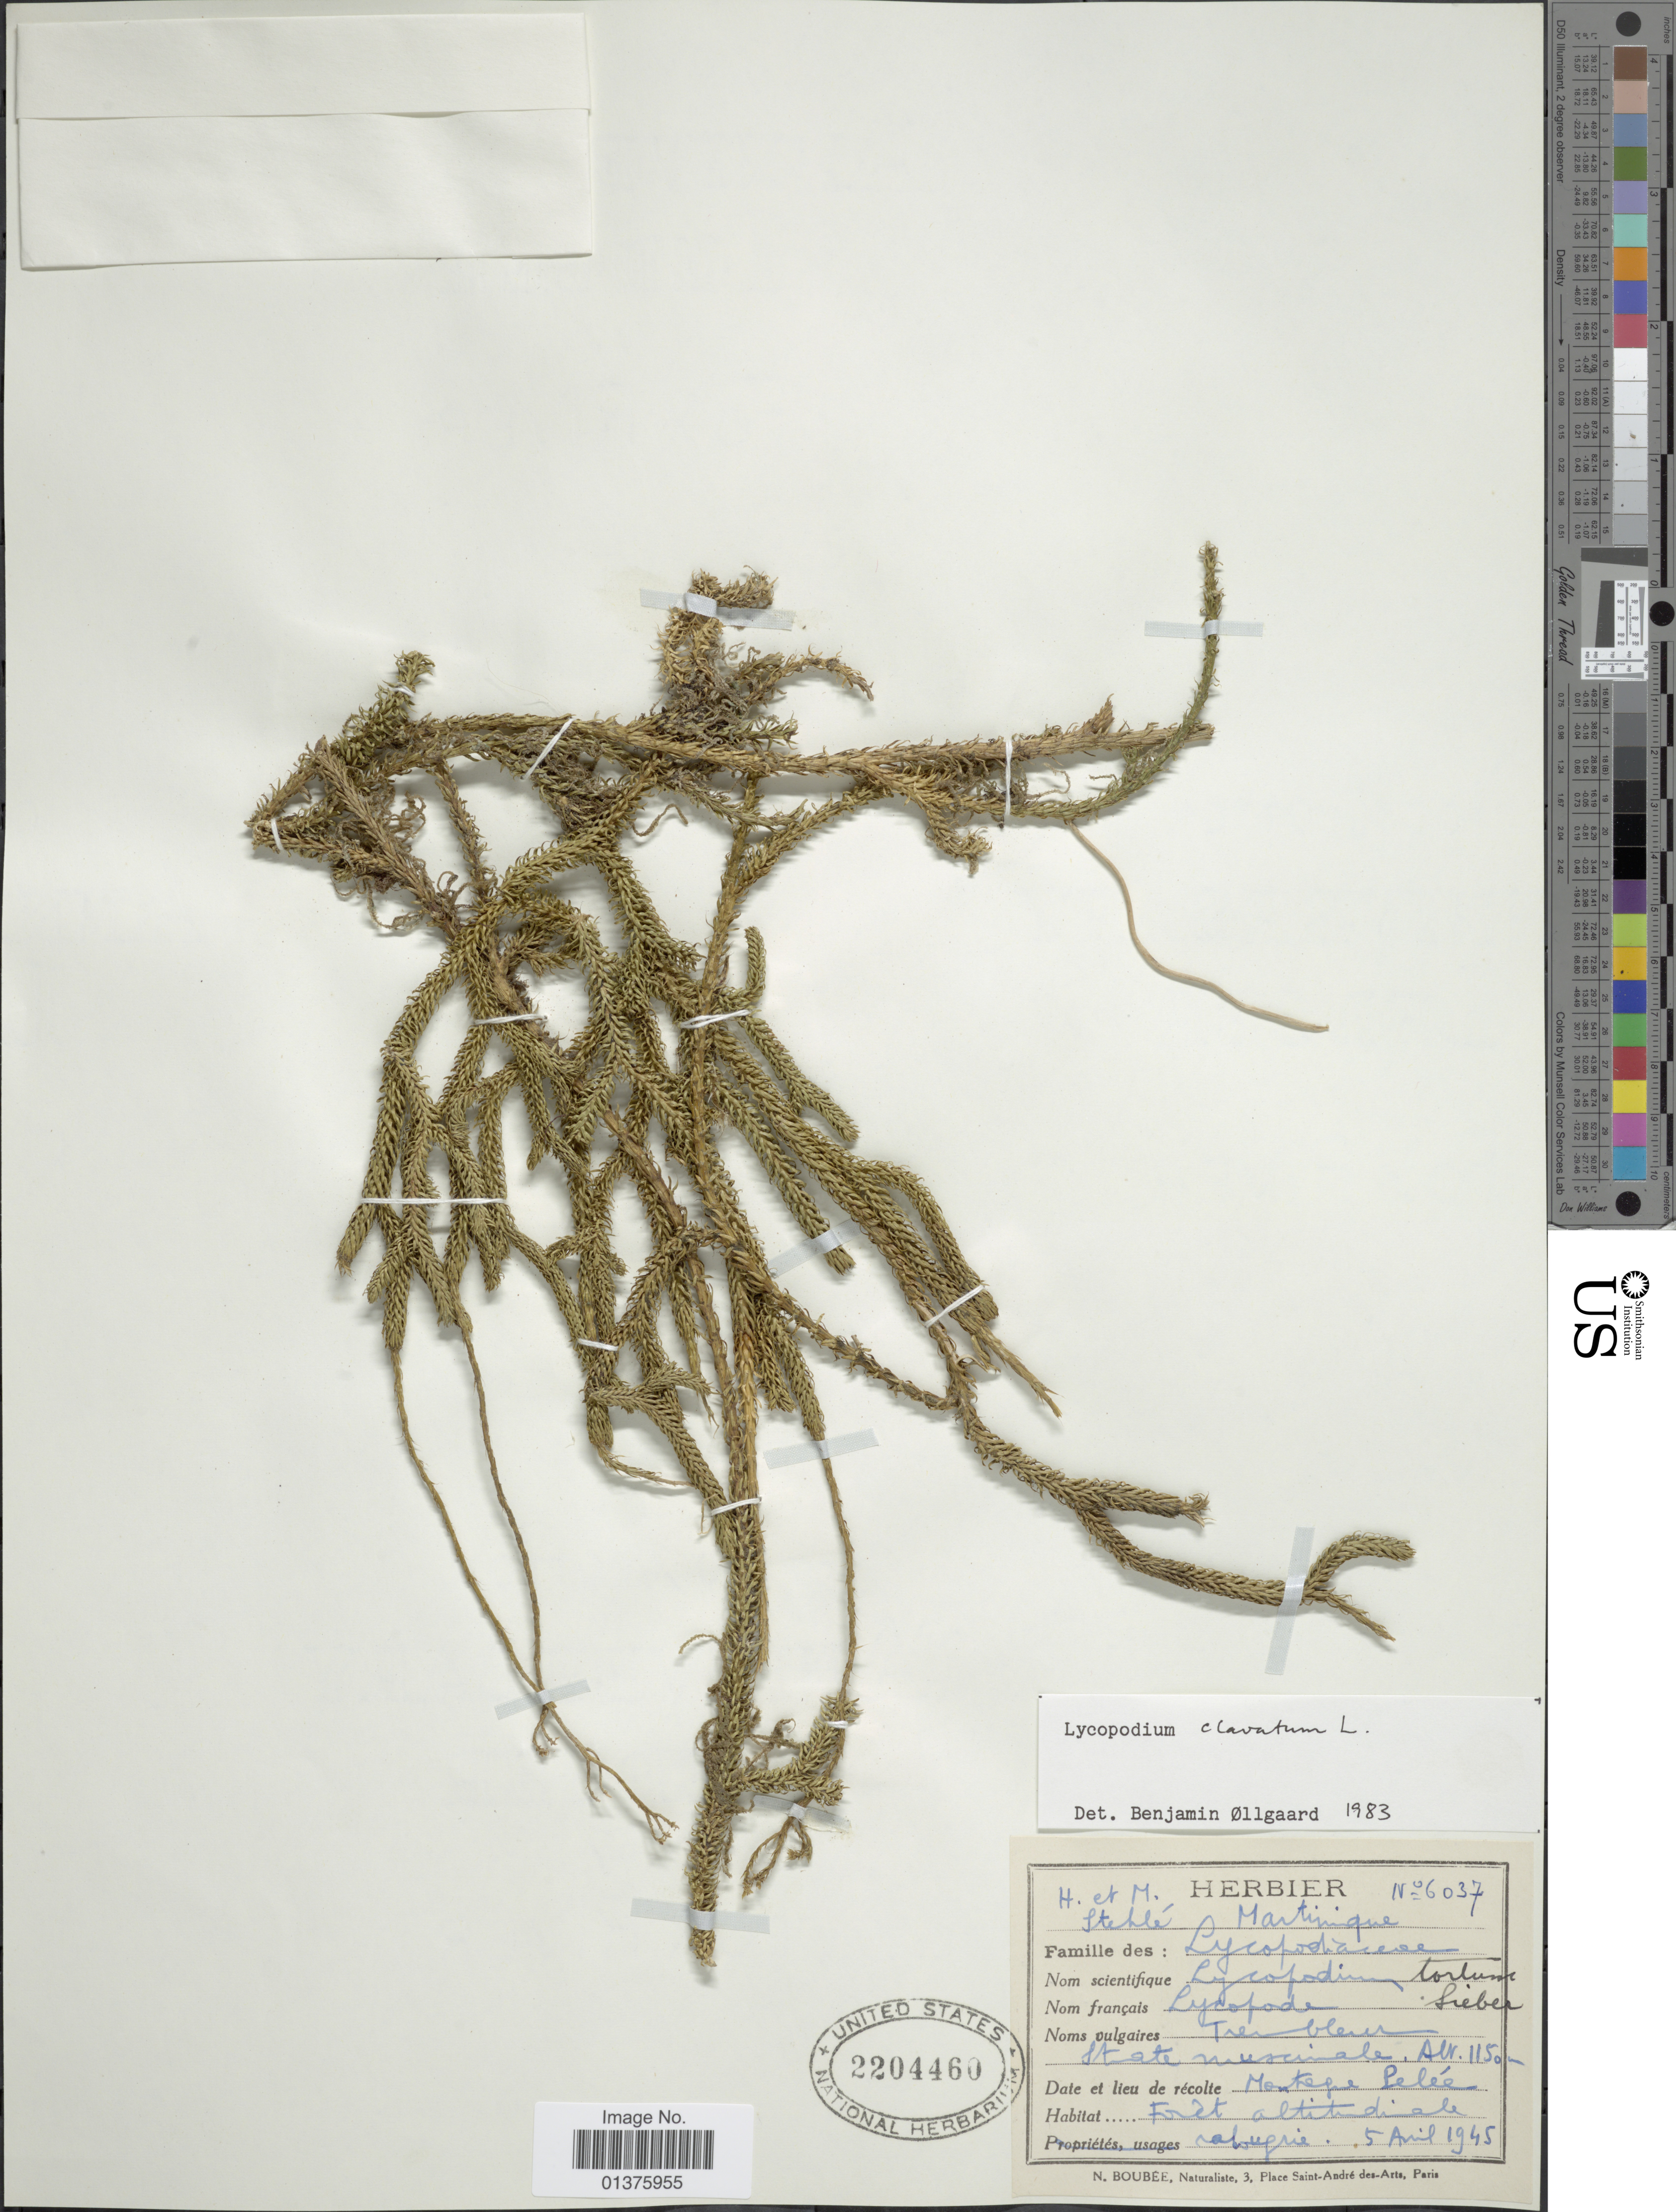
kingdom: Plantae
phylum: Tracheophyta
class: Lycopodiopsida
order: Lycopodiales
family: Lycopodiaceae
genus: Lycopodium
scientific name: Lycopodium clavatum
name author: L.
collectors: H. Stehlé & M. Stehlé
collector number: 6037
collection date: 1945-04-05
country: Martinique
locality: State muscinale.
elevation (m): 1150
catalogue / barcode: US 2204460